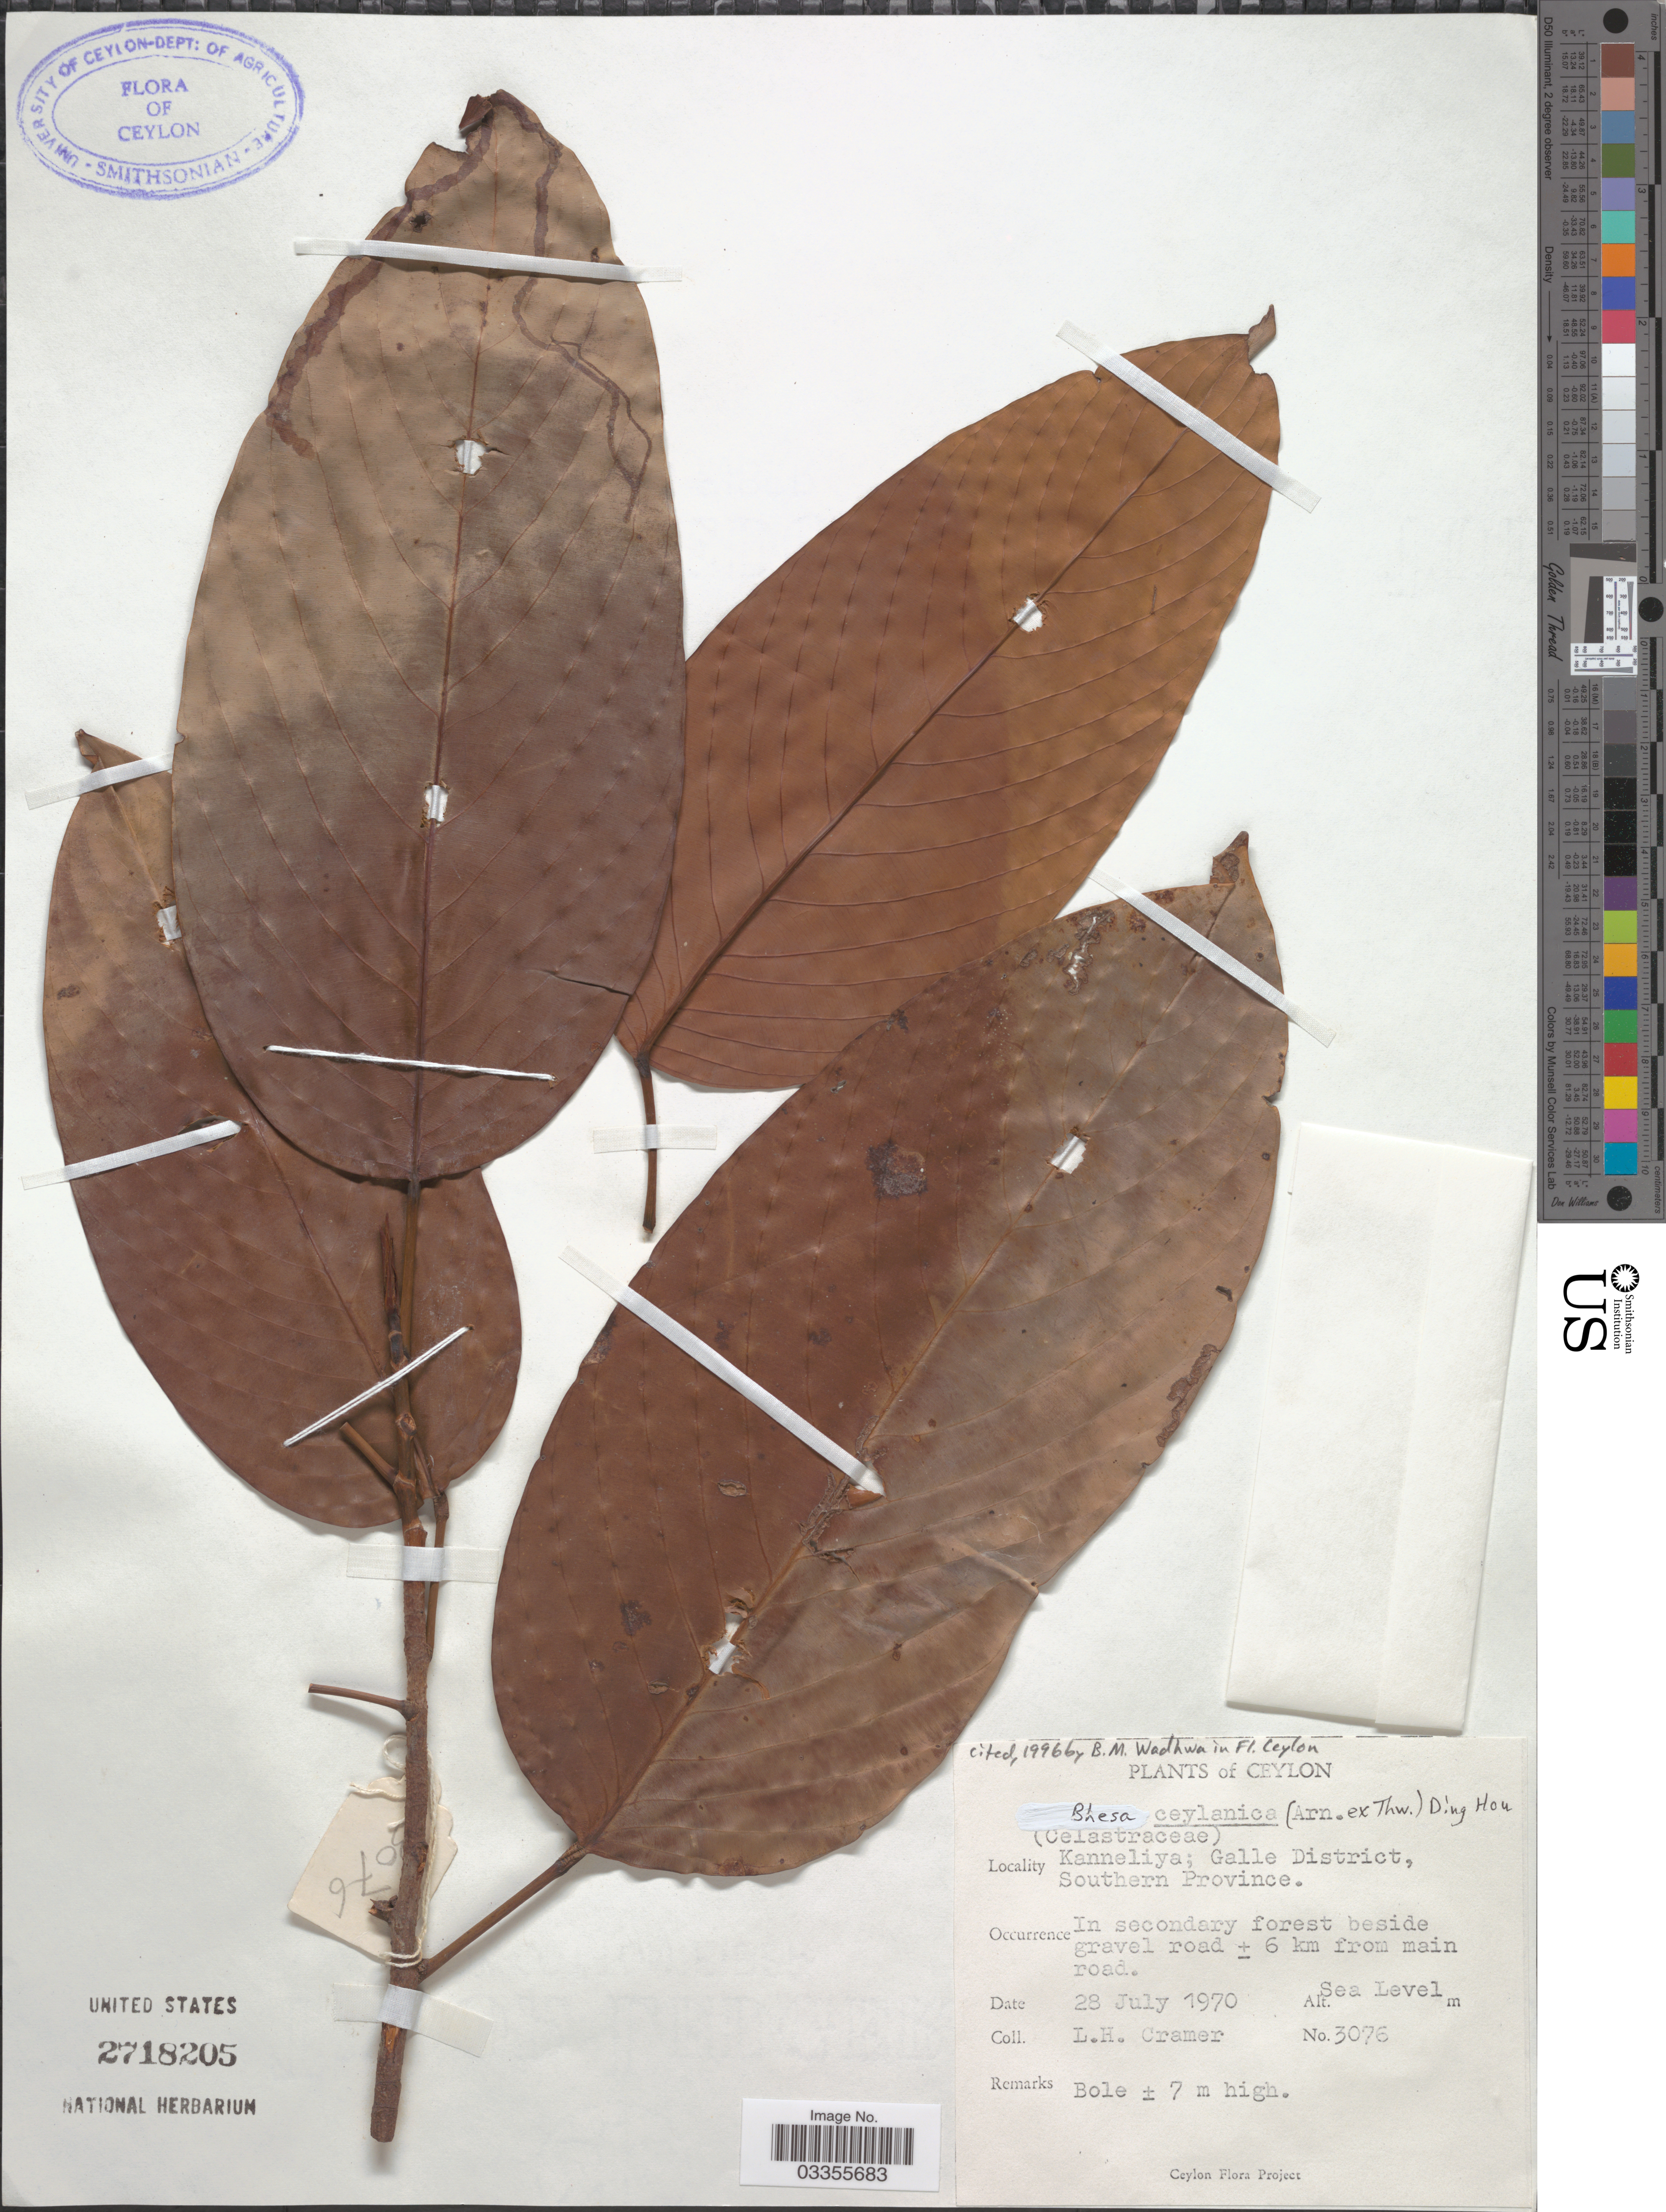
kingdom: Plantae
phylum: Tracheophyta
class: Magnoliopsida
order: Malpighiales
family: Centroplacaceae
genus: Bhesa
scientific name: Bhesa ceylanica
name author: (Arn. ex Thwaites) Ding Hou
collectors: L. H. Cramer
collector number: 3076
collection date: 1970-07-28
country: Sri Lanka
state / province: Southern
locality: Ceylon. Kanneliya; Galle District. In secondary forest beside gravel road ± 6 km from main road.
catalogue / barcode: US 2718205